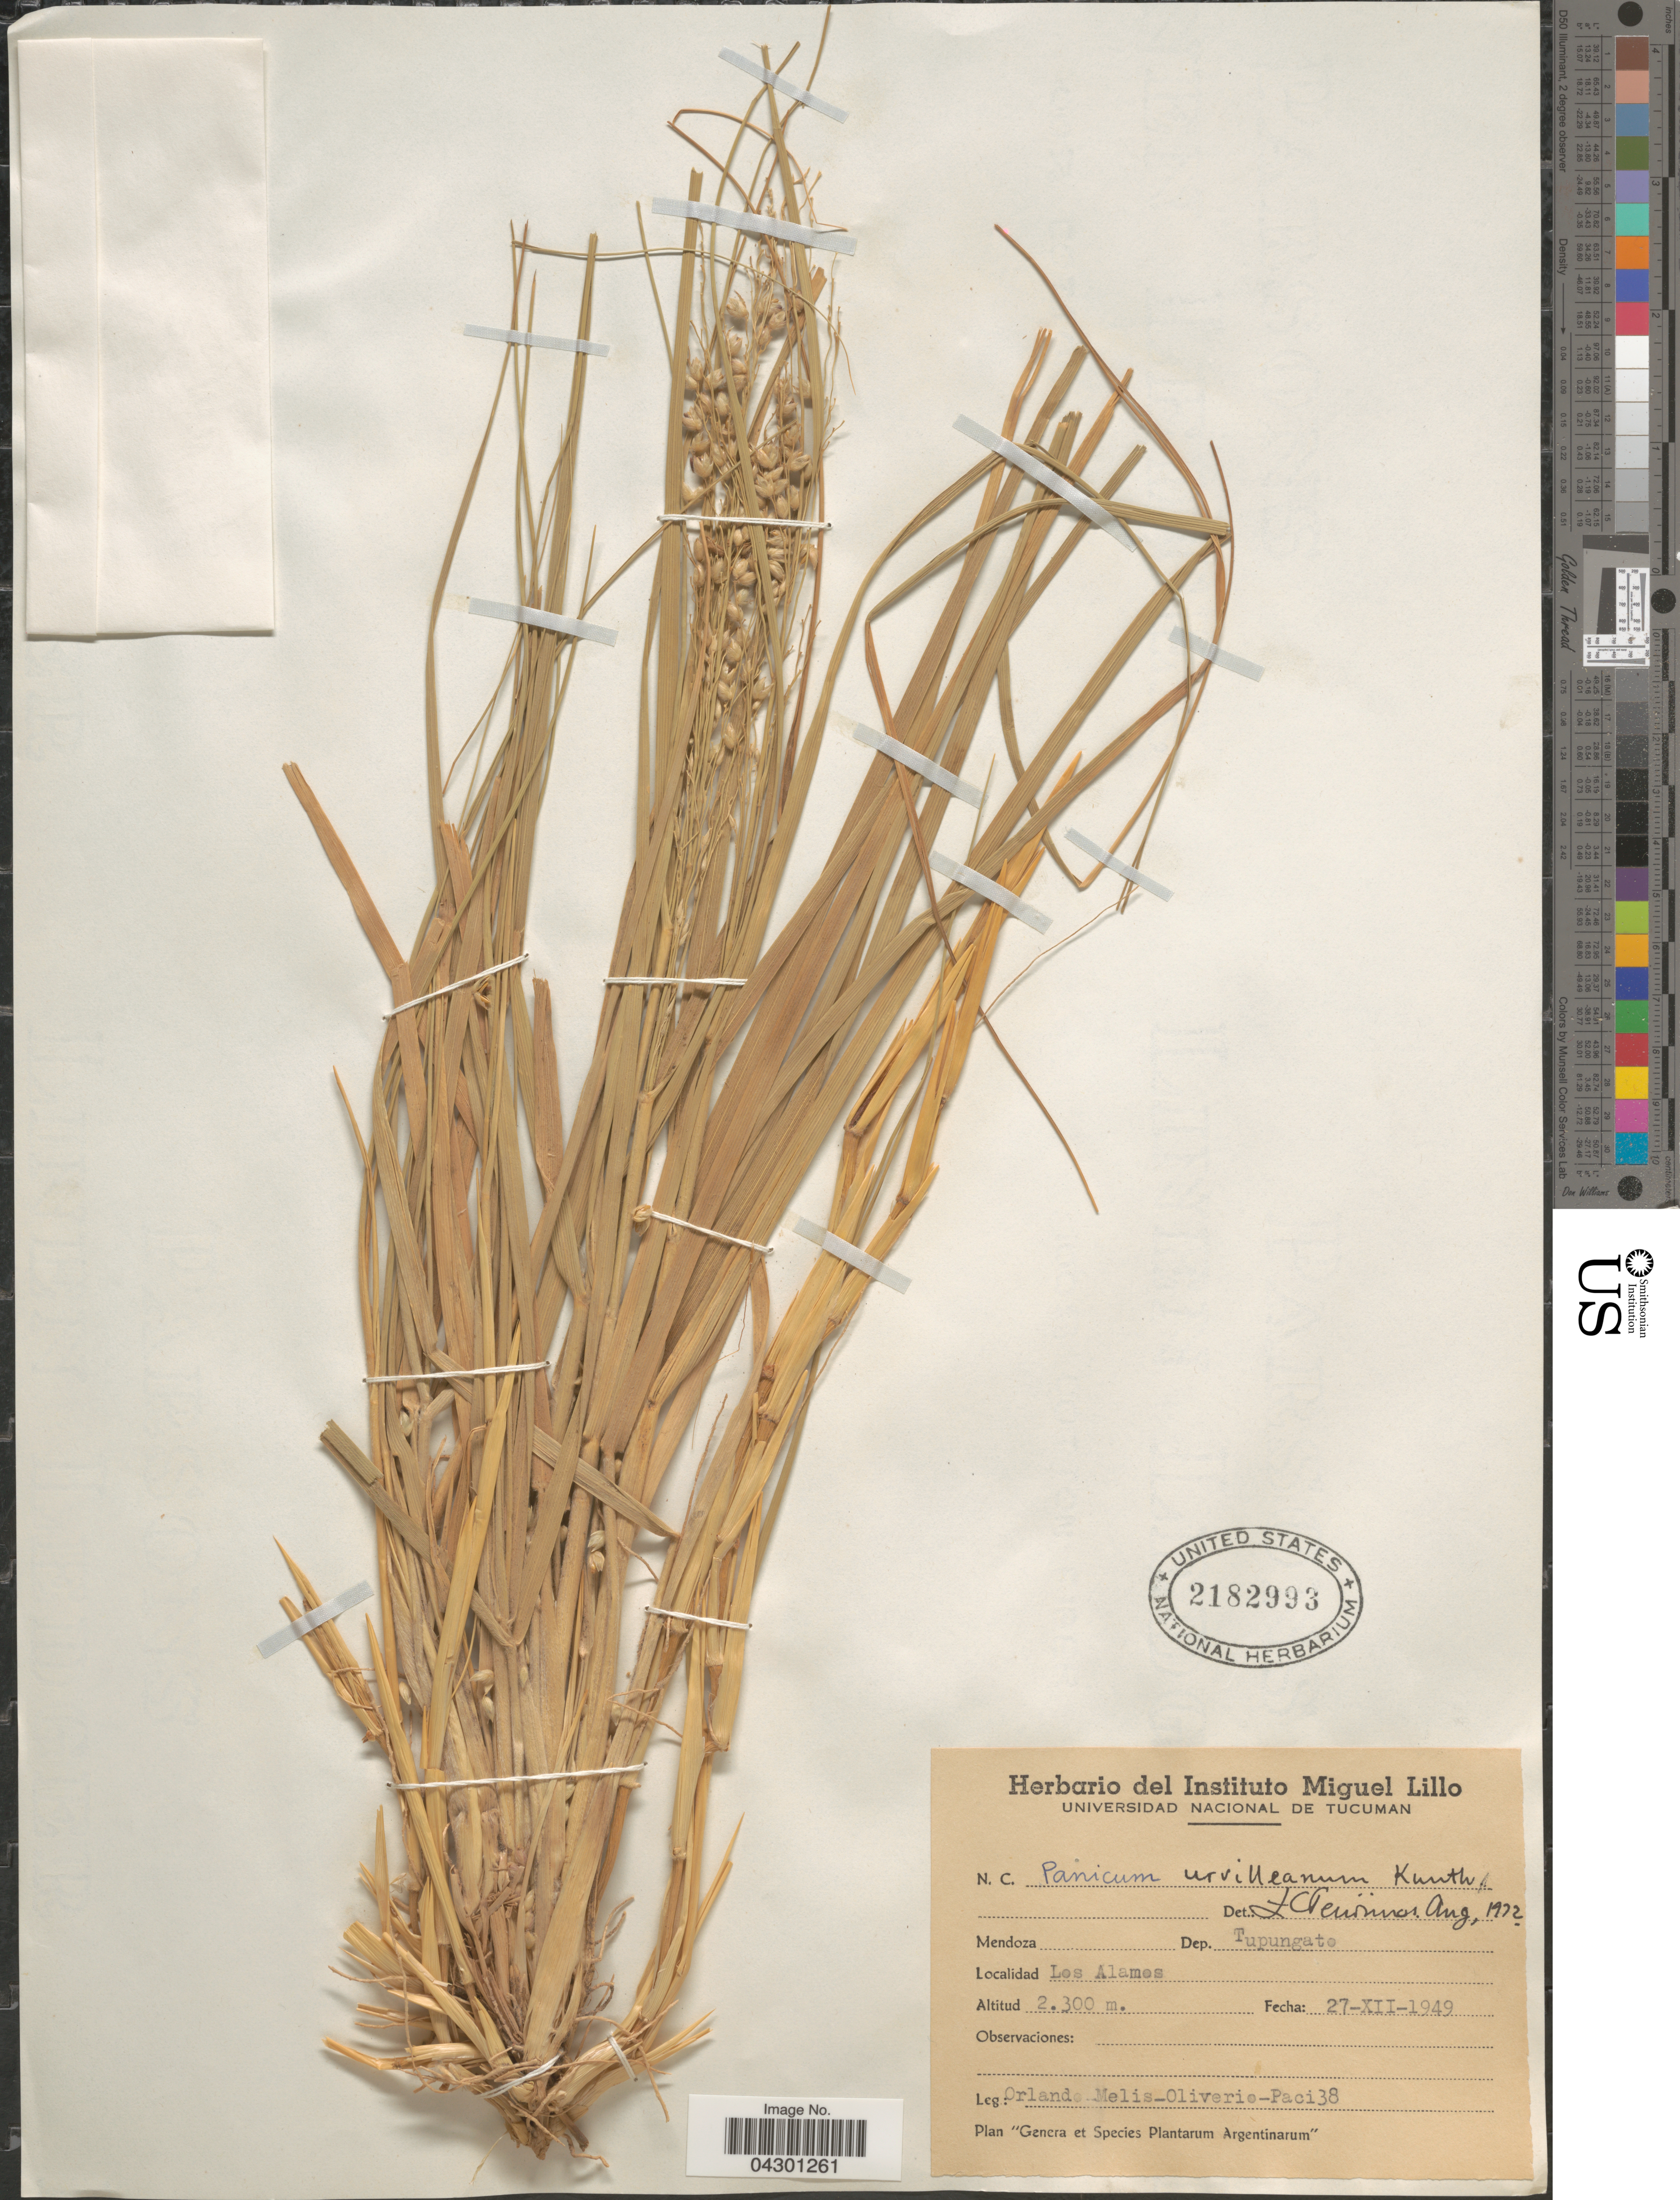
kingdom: Plantae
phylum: Tracheophyta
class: Liliopsida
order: Poales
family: Poaceae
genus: Panicum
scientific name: Panicum urvilleanum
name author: Kunth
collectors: Orlando, Melis, Oliverio & Paci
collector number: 38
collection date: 1949-12-27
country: Argentina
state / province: Tucuman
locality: Dep. Tupungate. Los Alamos.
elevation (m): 2300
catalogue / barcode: US 2182993